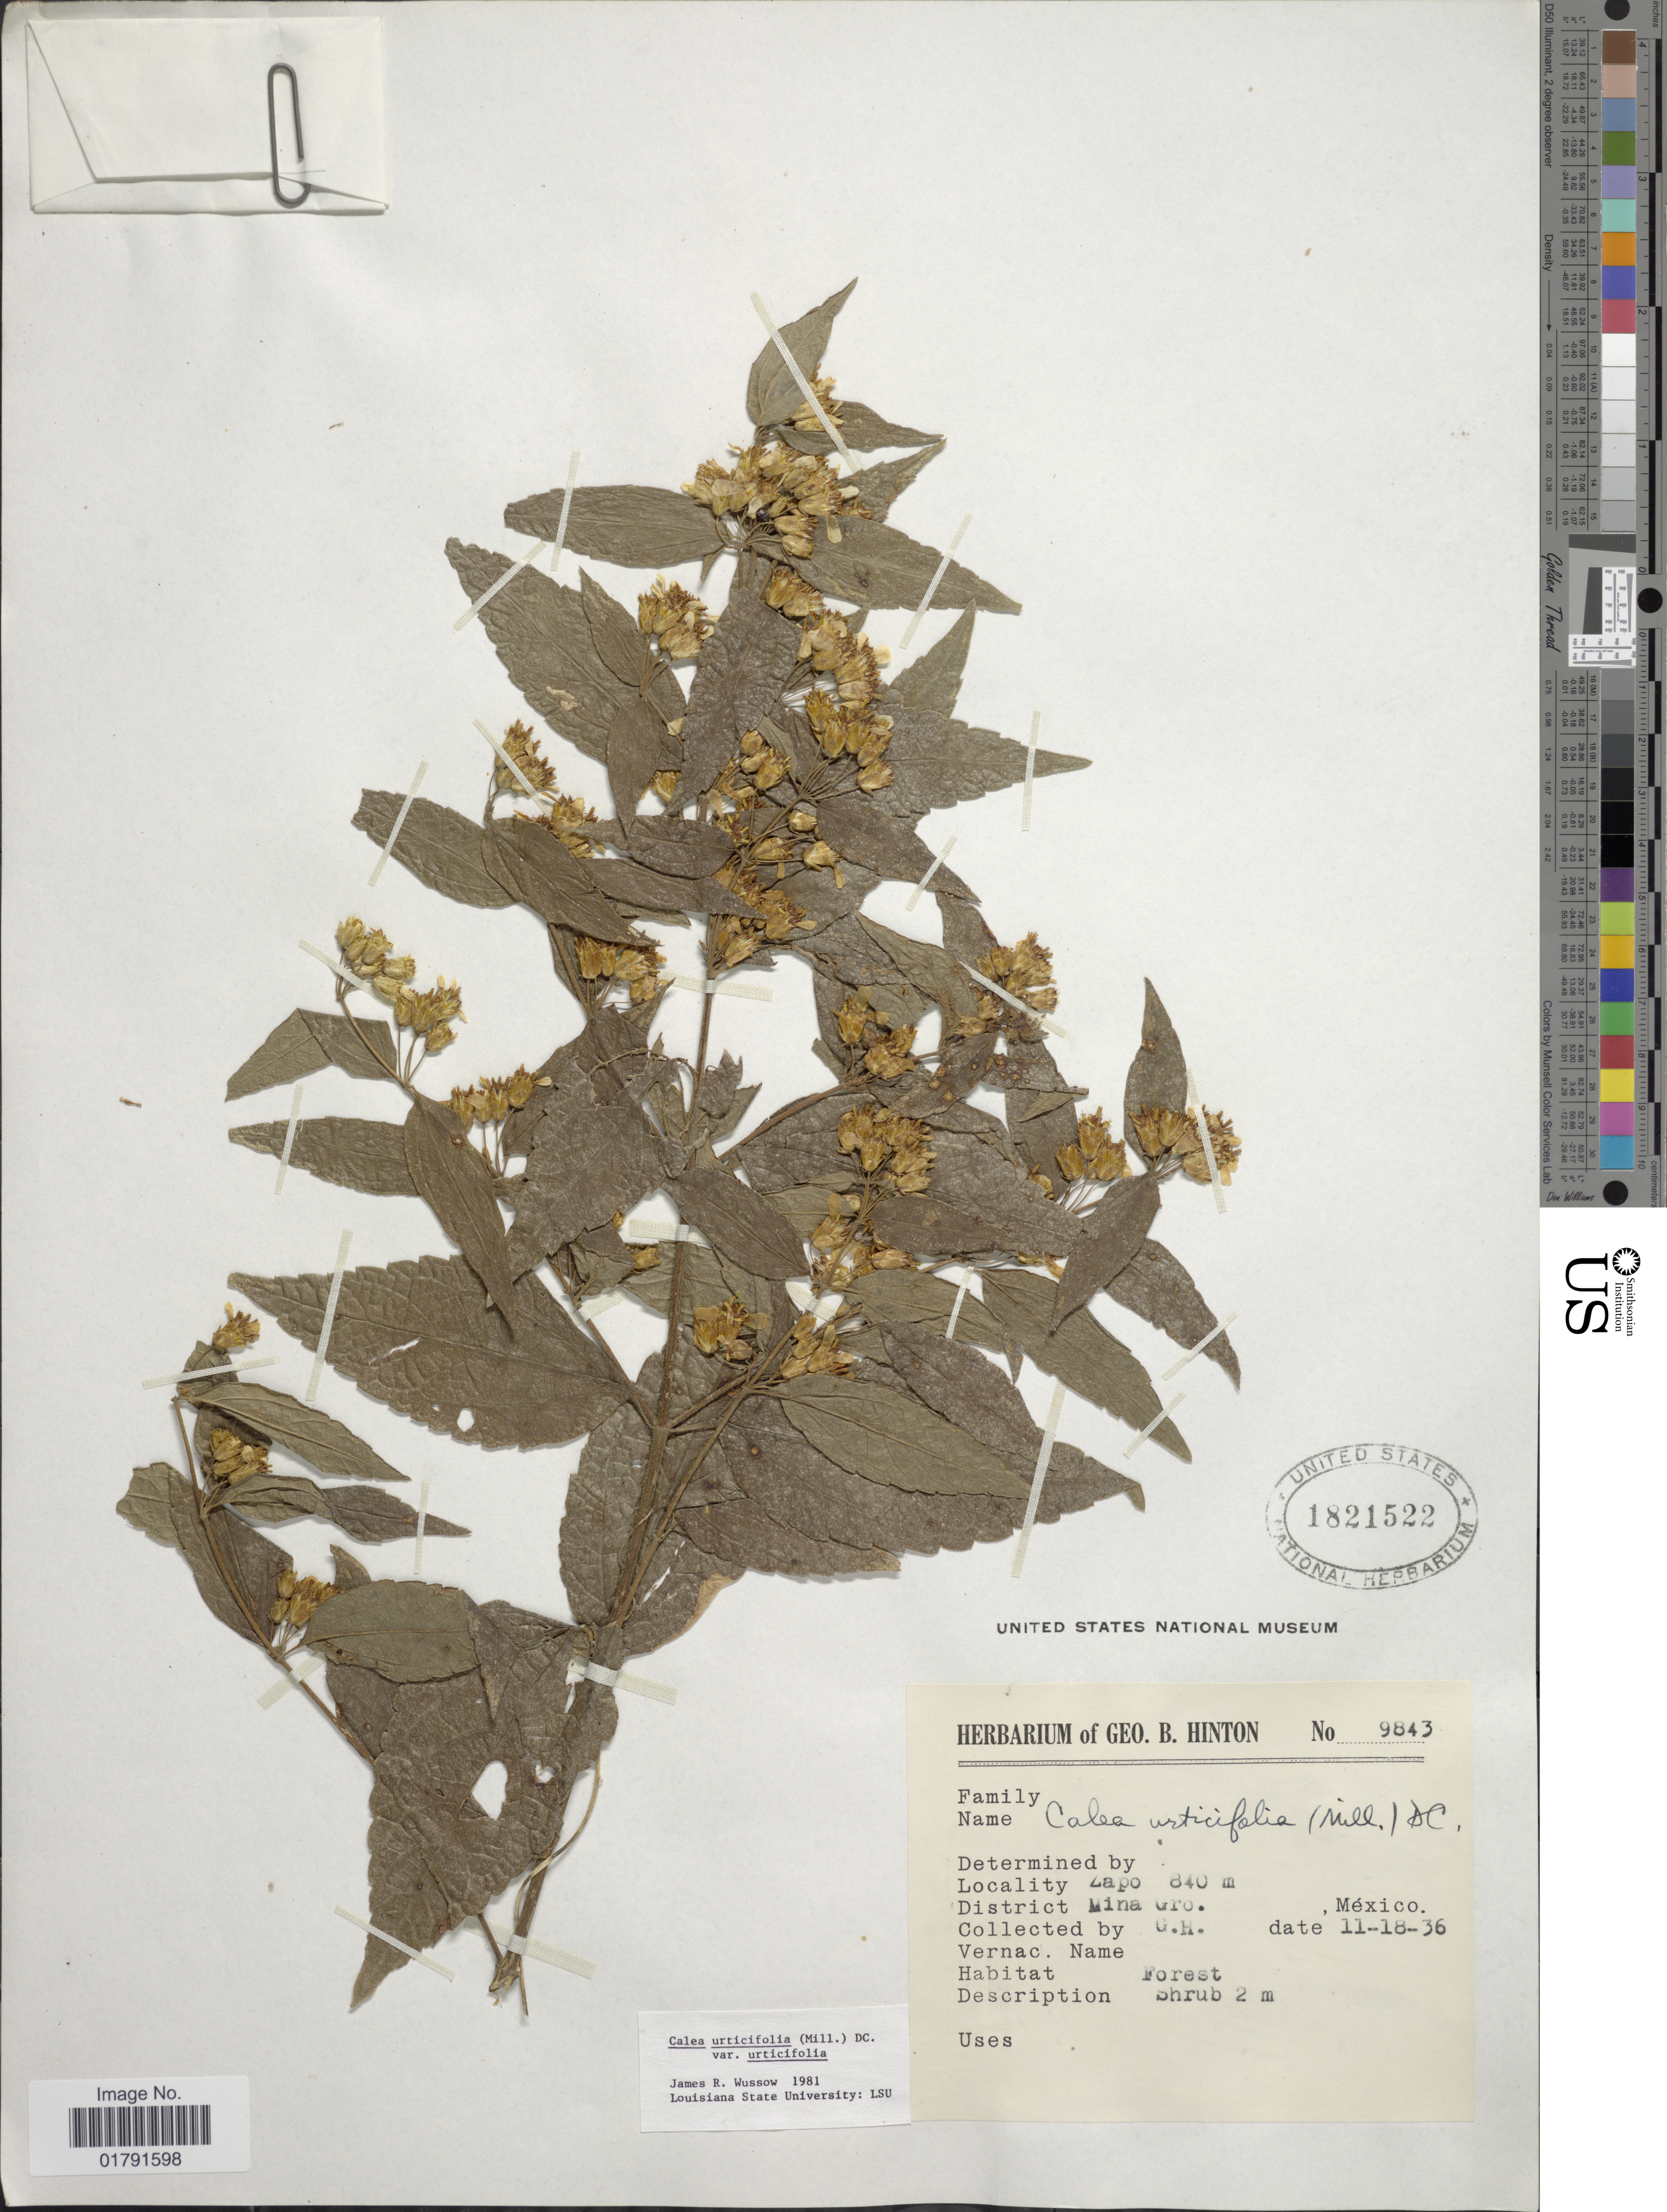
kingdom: Plantae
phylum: Tracheophyta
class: Magnoliopsida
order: Asterales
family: Asteraceae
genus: Calea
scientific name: Calea urticifolia var. urticifolia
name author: (Mill.) DC.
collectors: G. B. Hinton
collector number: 9843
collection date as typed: Transcribed d/m/y: 18/11/36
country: Mexico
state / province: Guerrero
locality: Zapo, District Mina Gro.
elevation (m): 840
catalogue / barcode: US 1821522